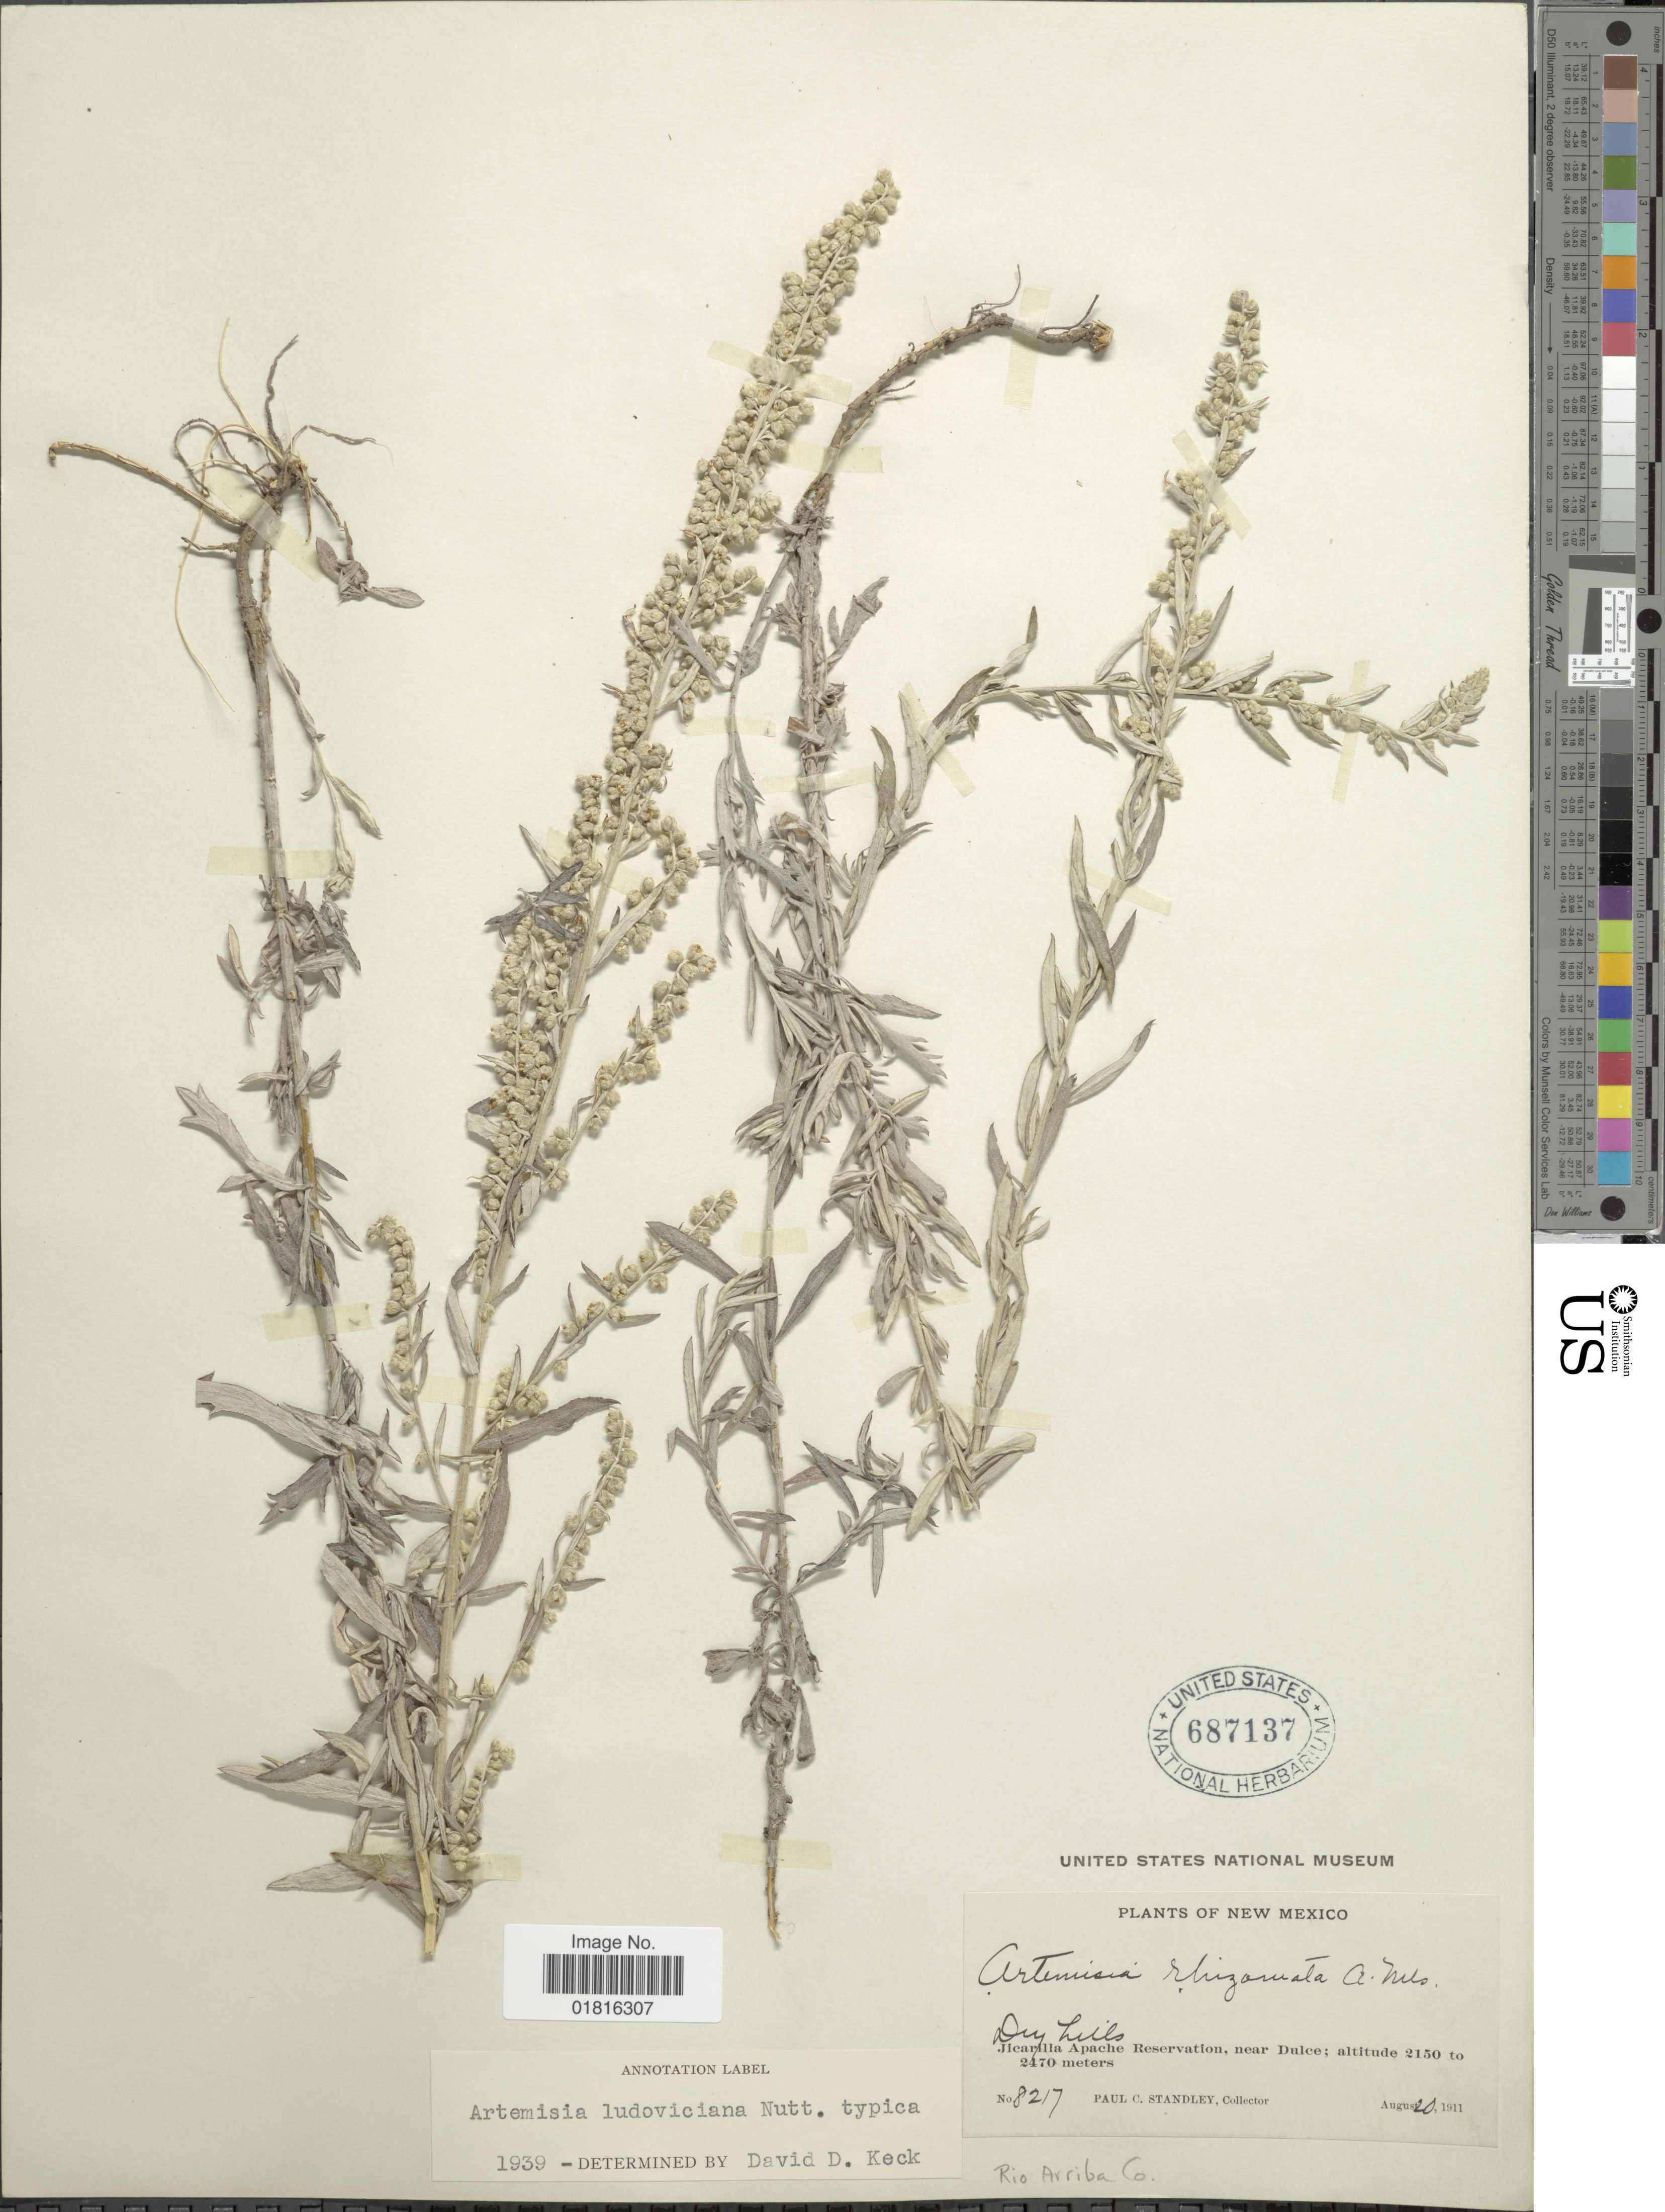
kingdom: Plantae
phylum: Tracheophyta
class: Magnoliopsida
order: Asterales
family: Asteraceae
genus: Artemisia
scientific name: Artemisia ludoviciana subsp. ludoviciana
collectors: P. C. Standley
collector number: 8217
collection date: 1911-08-20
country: United States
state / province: New Mexico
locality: Dry hills, Jicarilla Apache reservation, near Dulce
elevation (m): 2150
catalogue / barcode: US 687137